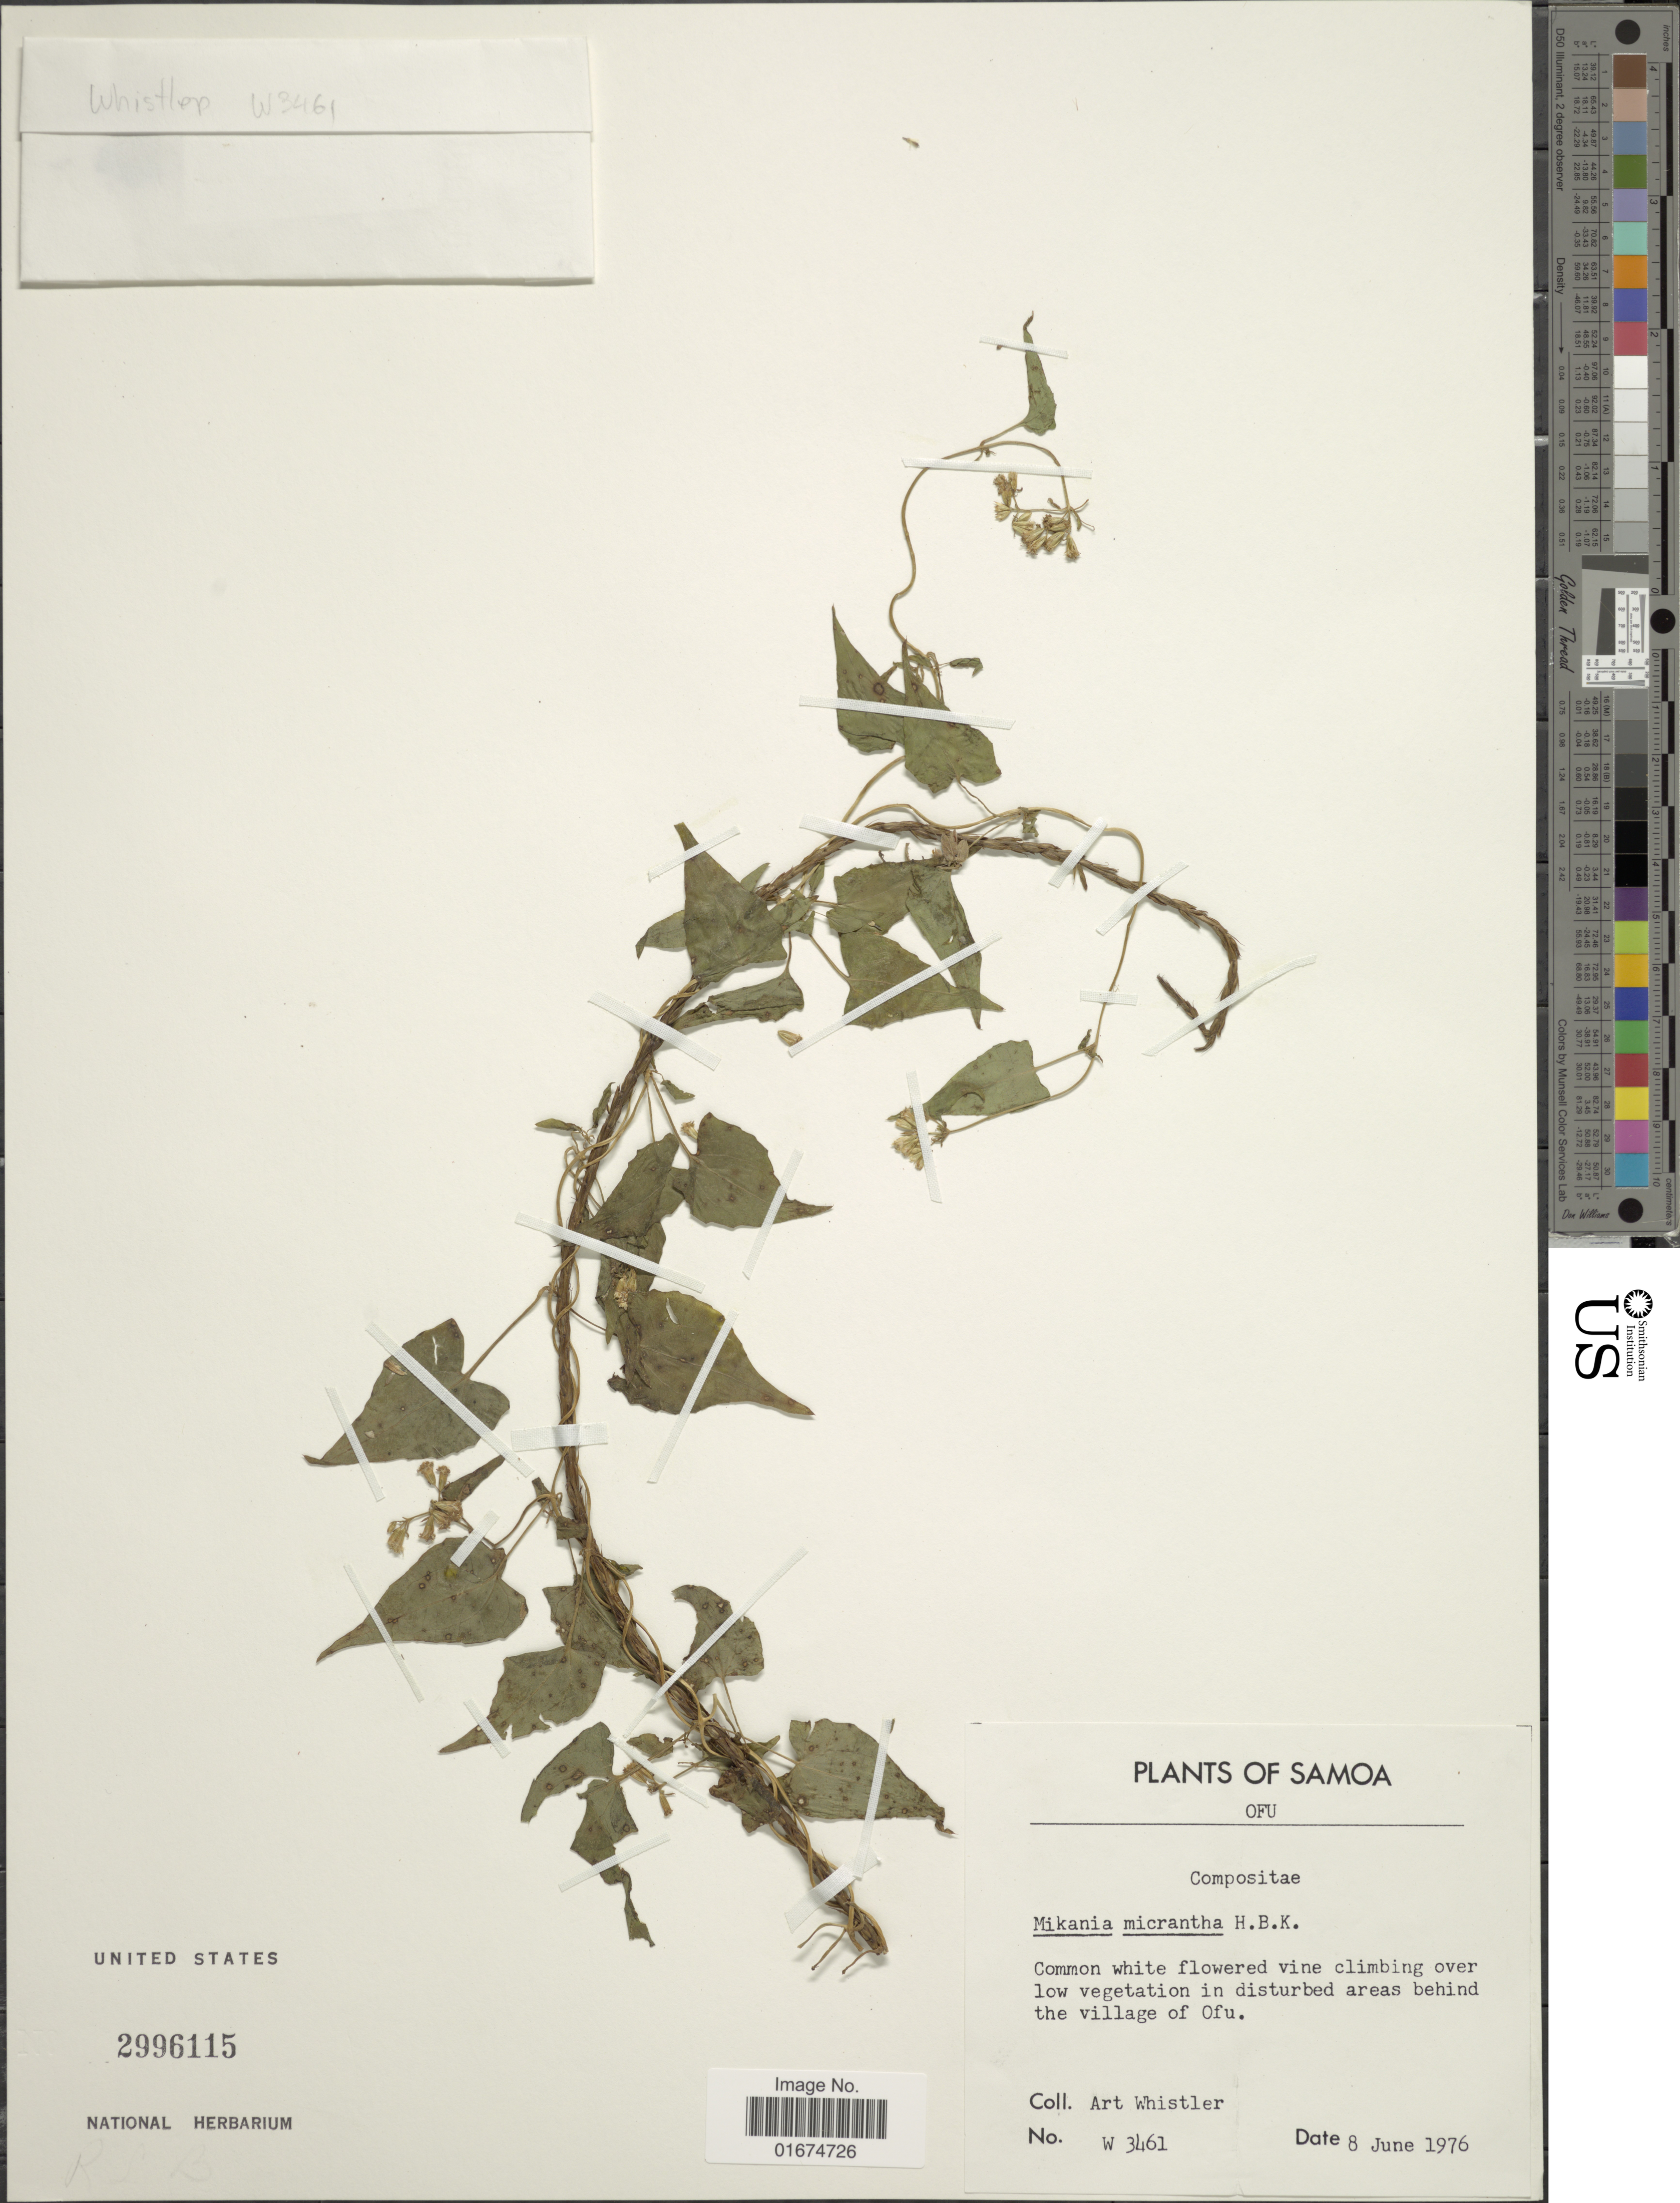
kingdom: Plantae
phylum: Tracheophyta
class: Magnoliopsida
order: Asterales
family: Asteraceae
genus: Mikania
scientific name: Mikania micrantha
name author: Kunth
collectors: A. Whistler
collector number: W3461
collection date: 1976-06-08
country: American Samoa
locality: Ofu, in disturbed areas behind the village of Ofu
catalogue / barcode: US 2996115